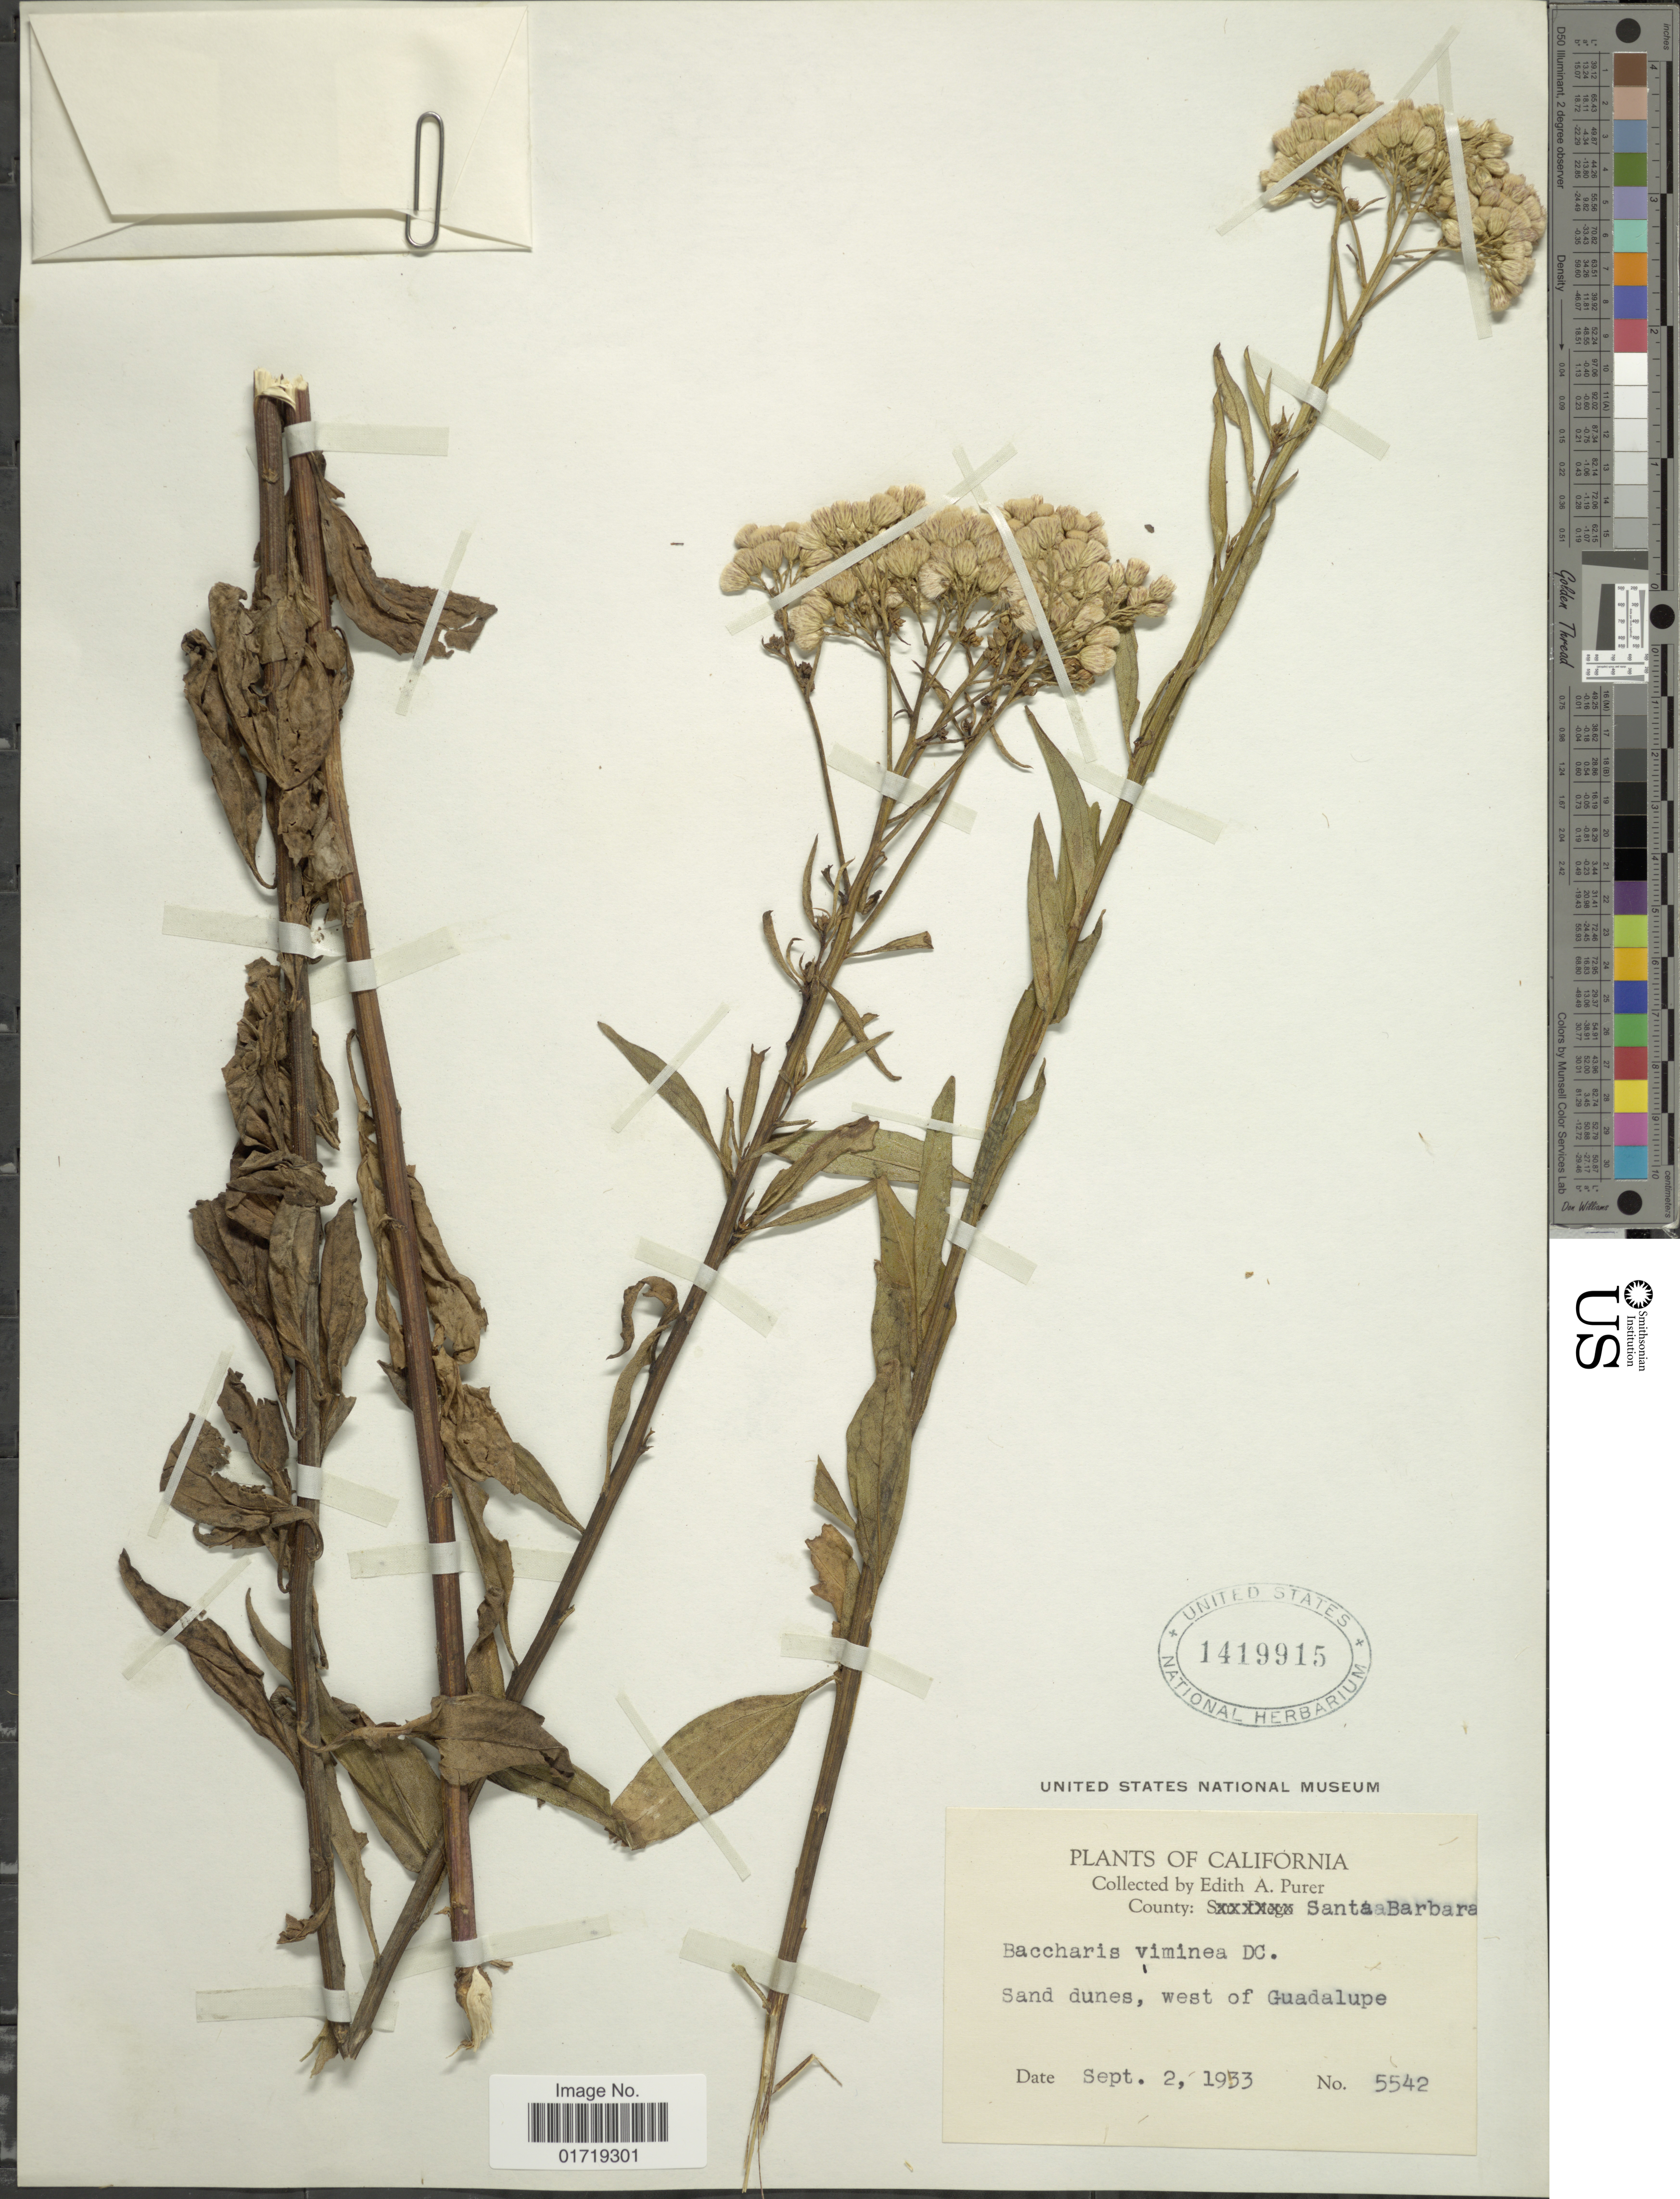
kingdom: Plantae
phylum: Tracheophyta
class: Magnoliopsida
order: Asterales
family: Asteraceae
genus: Baccharis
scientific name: Baccharis viminea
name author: DC.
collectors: E. Purer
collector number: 5542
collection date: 1933-09-02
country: United States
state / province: California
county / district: Santa Barbara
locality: County Santa Barbara, Sand dunes, west of Guadalupe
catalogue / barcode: US 1419915